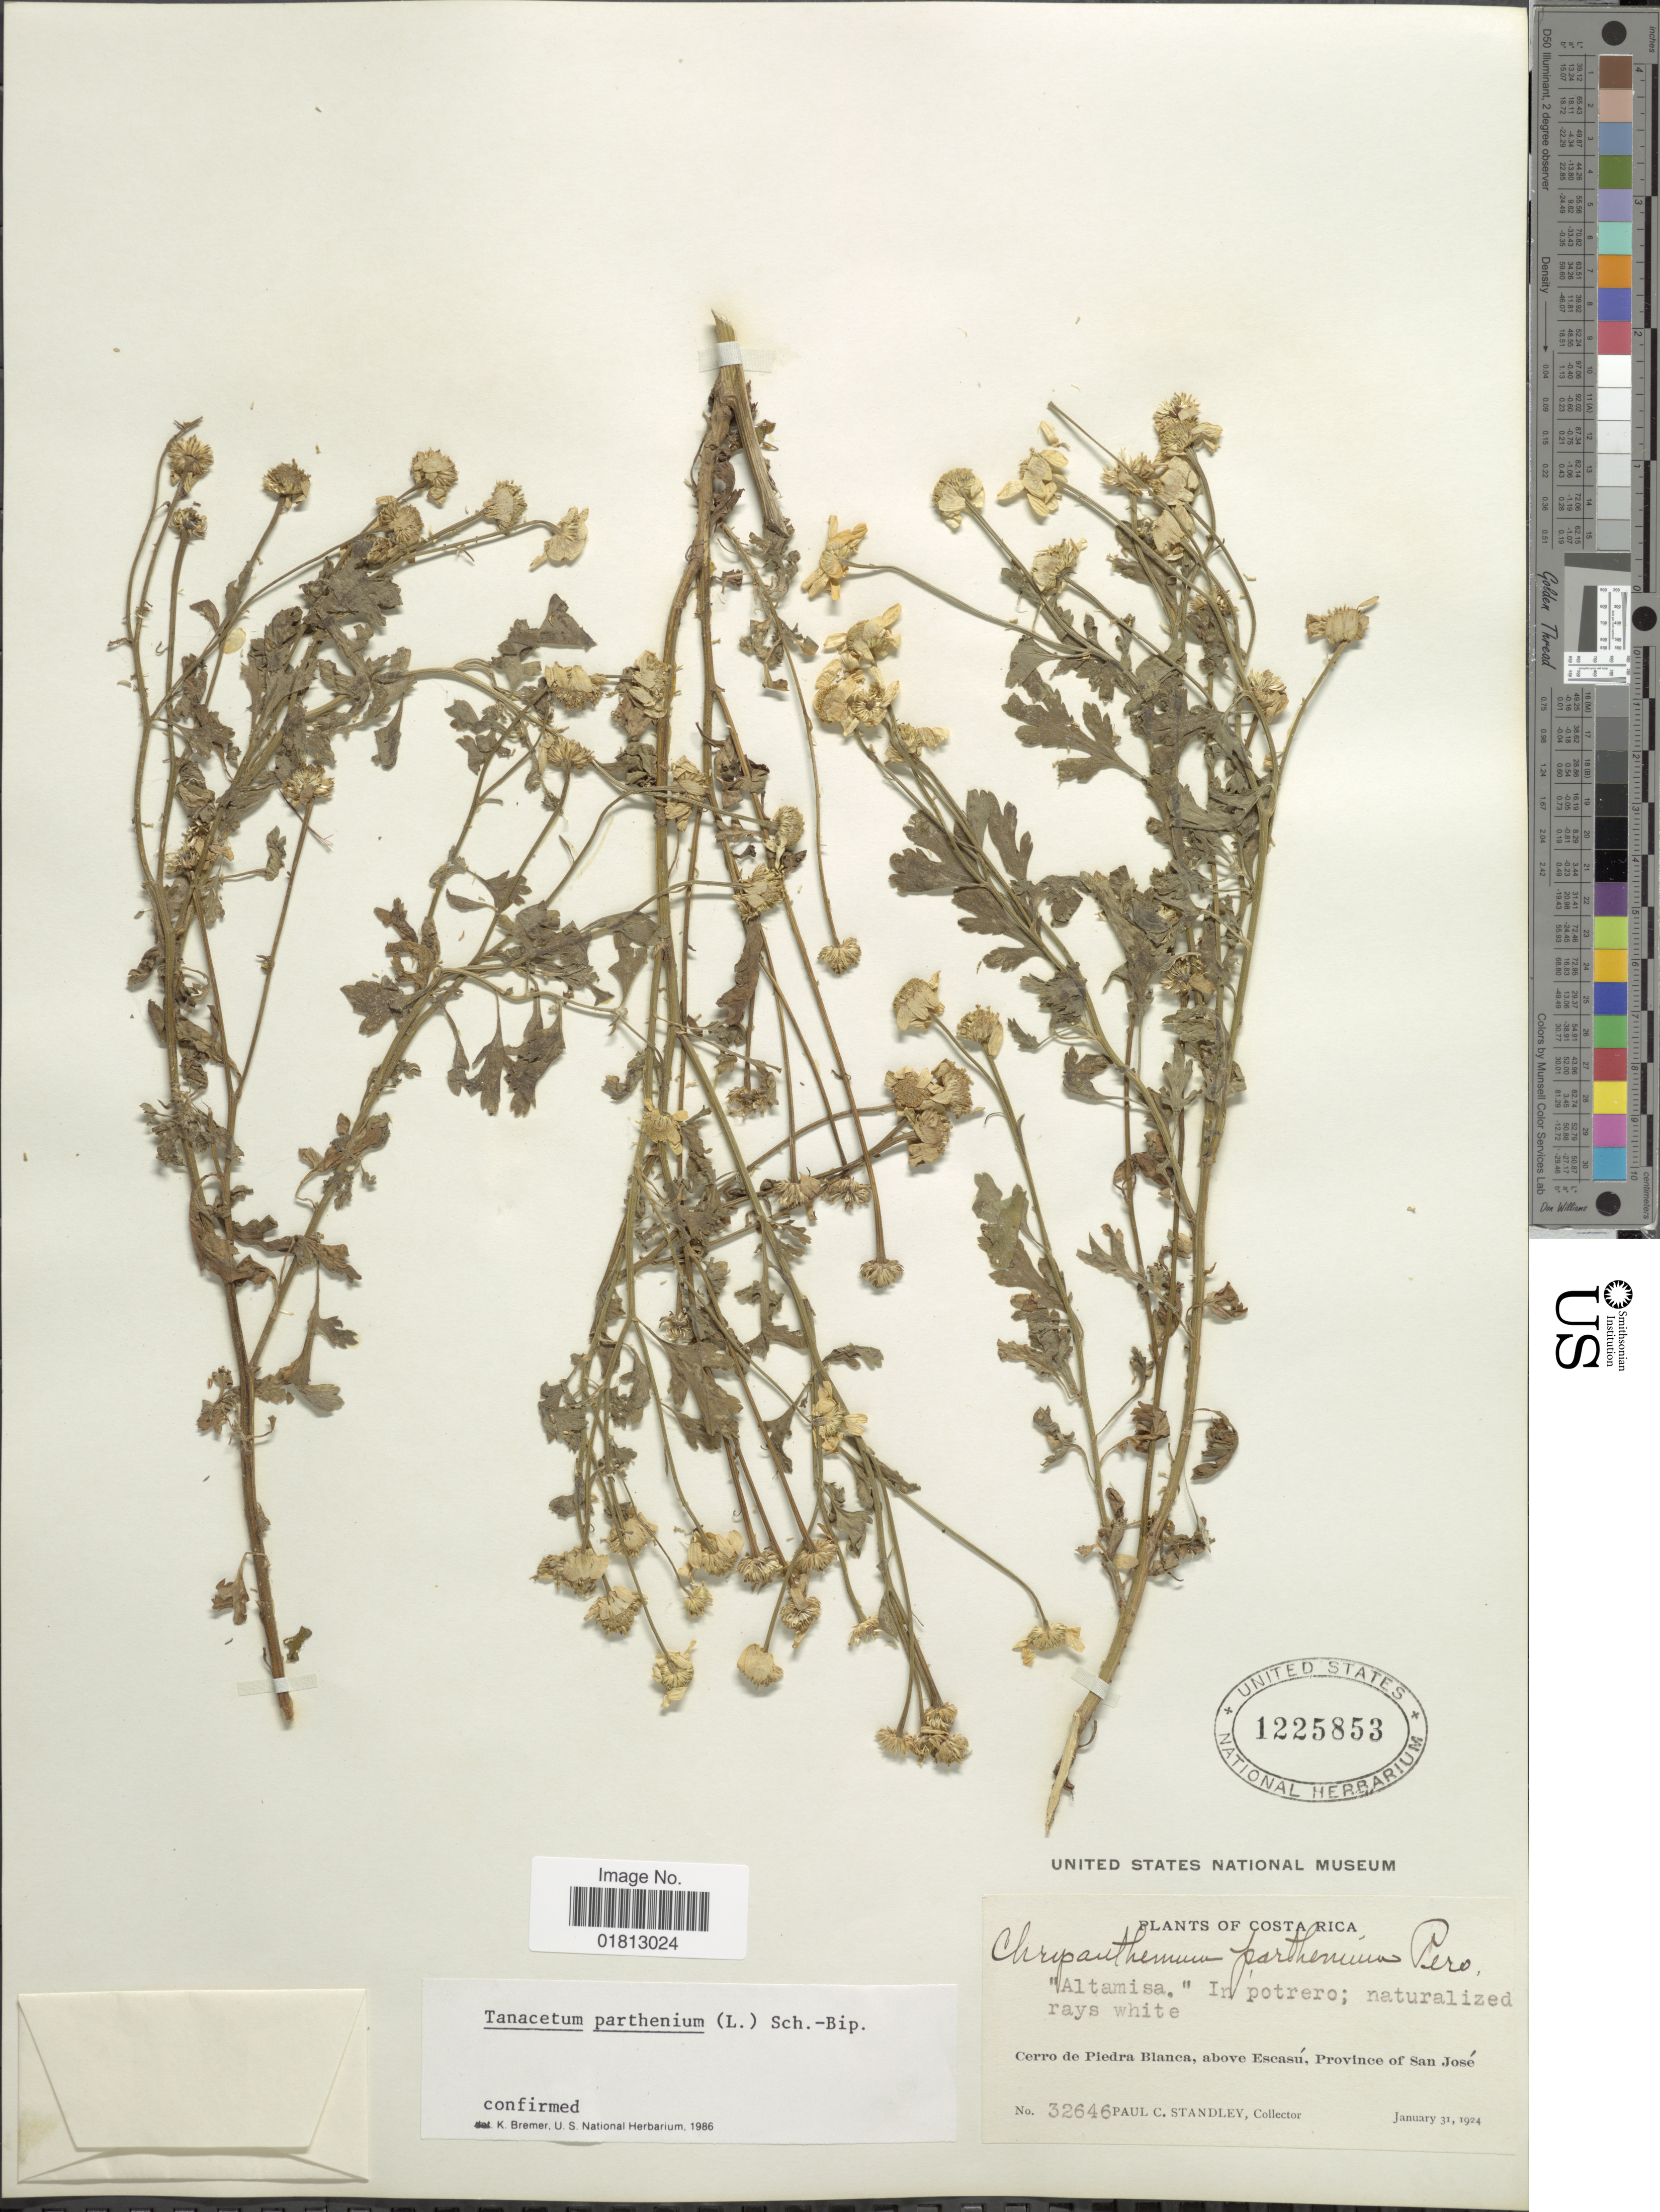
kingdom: Plantae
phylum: Tracheophyta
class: Magnoliopsida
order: Asterales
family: Asteraceae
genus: Tanacetum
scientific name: Tanacetum parthenium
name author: (L.) Sch. Bip.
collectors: P. C. Standley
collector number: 32646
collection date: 1924-01-31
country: Costa Rica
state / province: San José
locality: Cerro de Piedra Blanca, above Escasu, Province of San Jose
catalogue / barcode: US 1225853